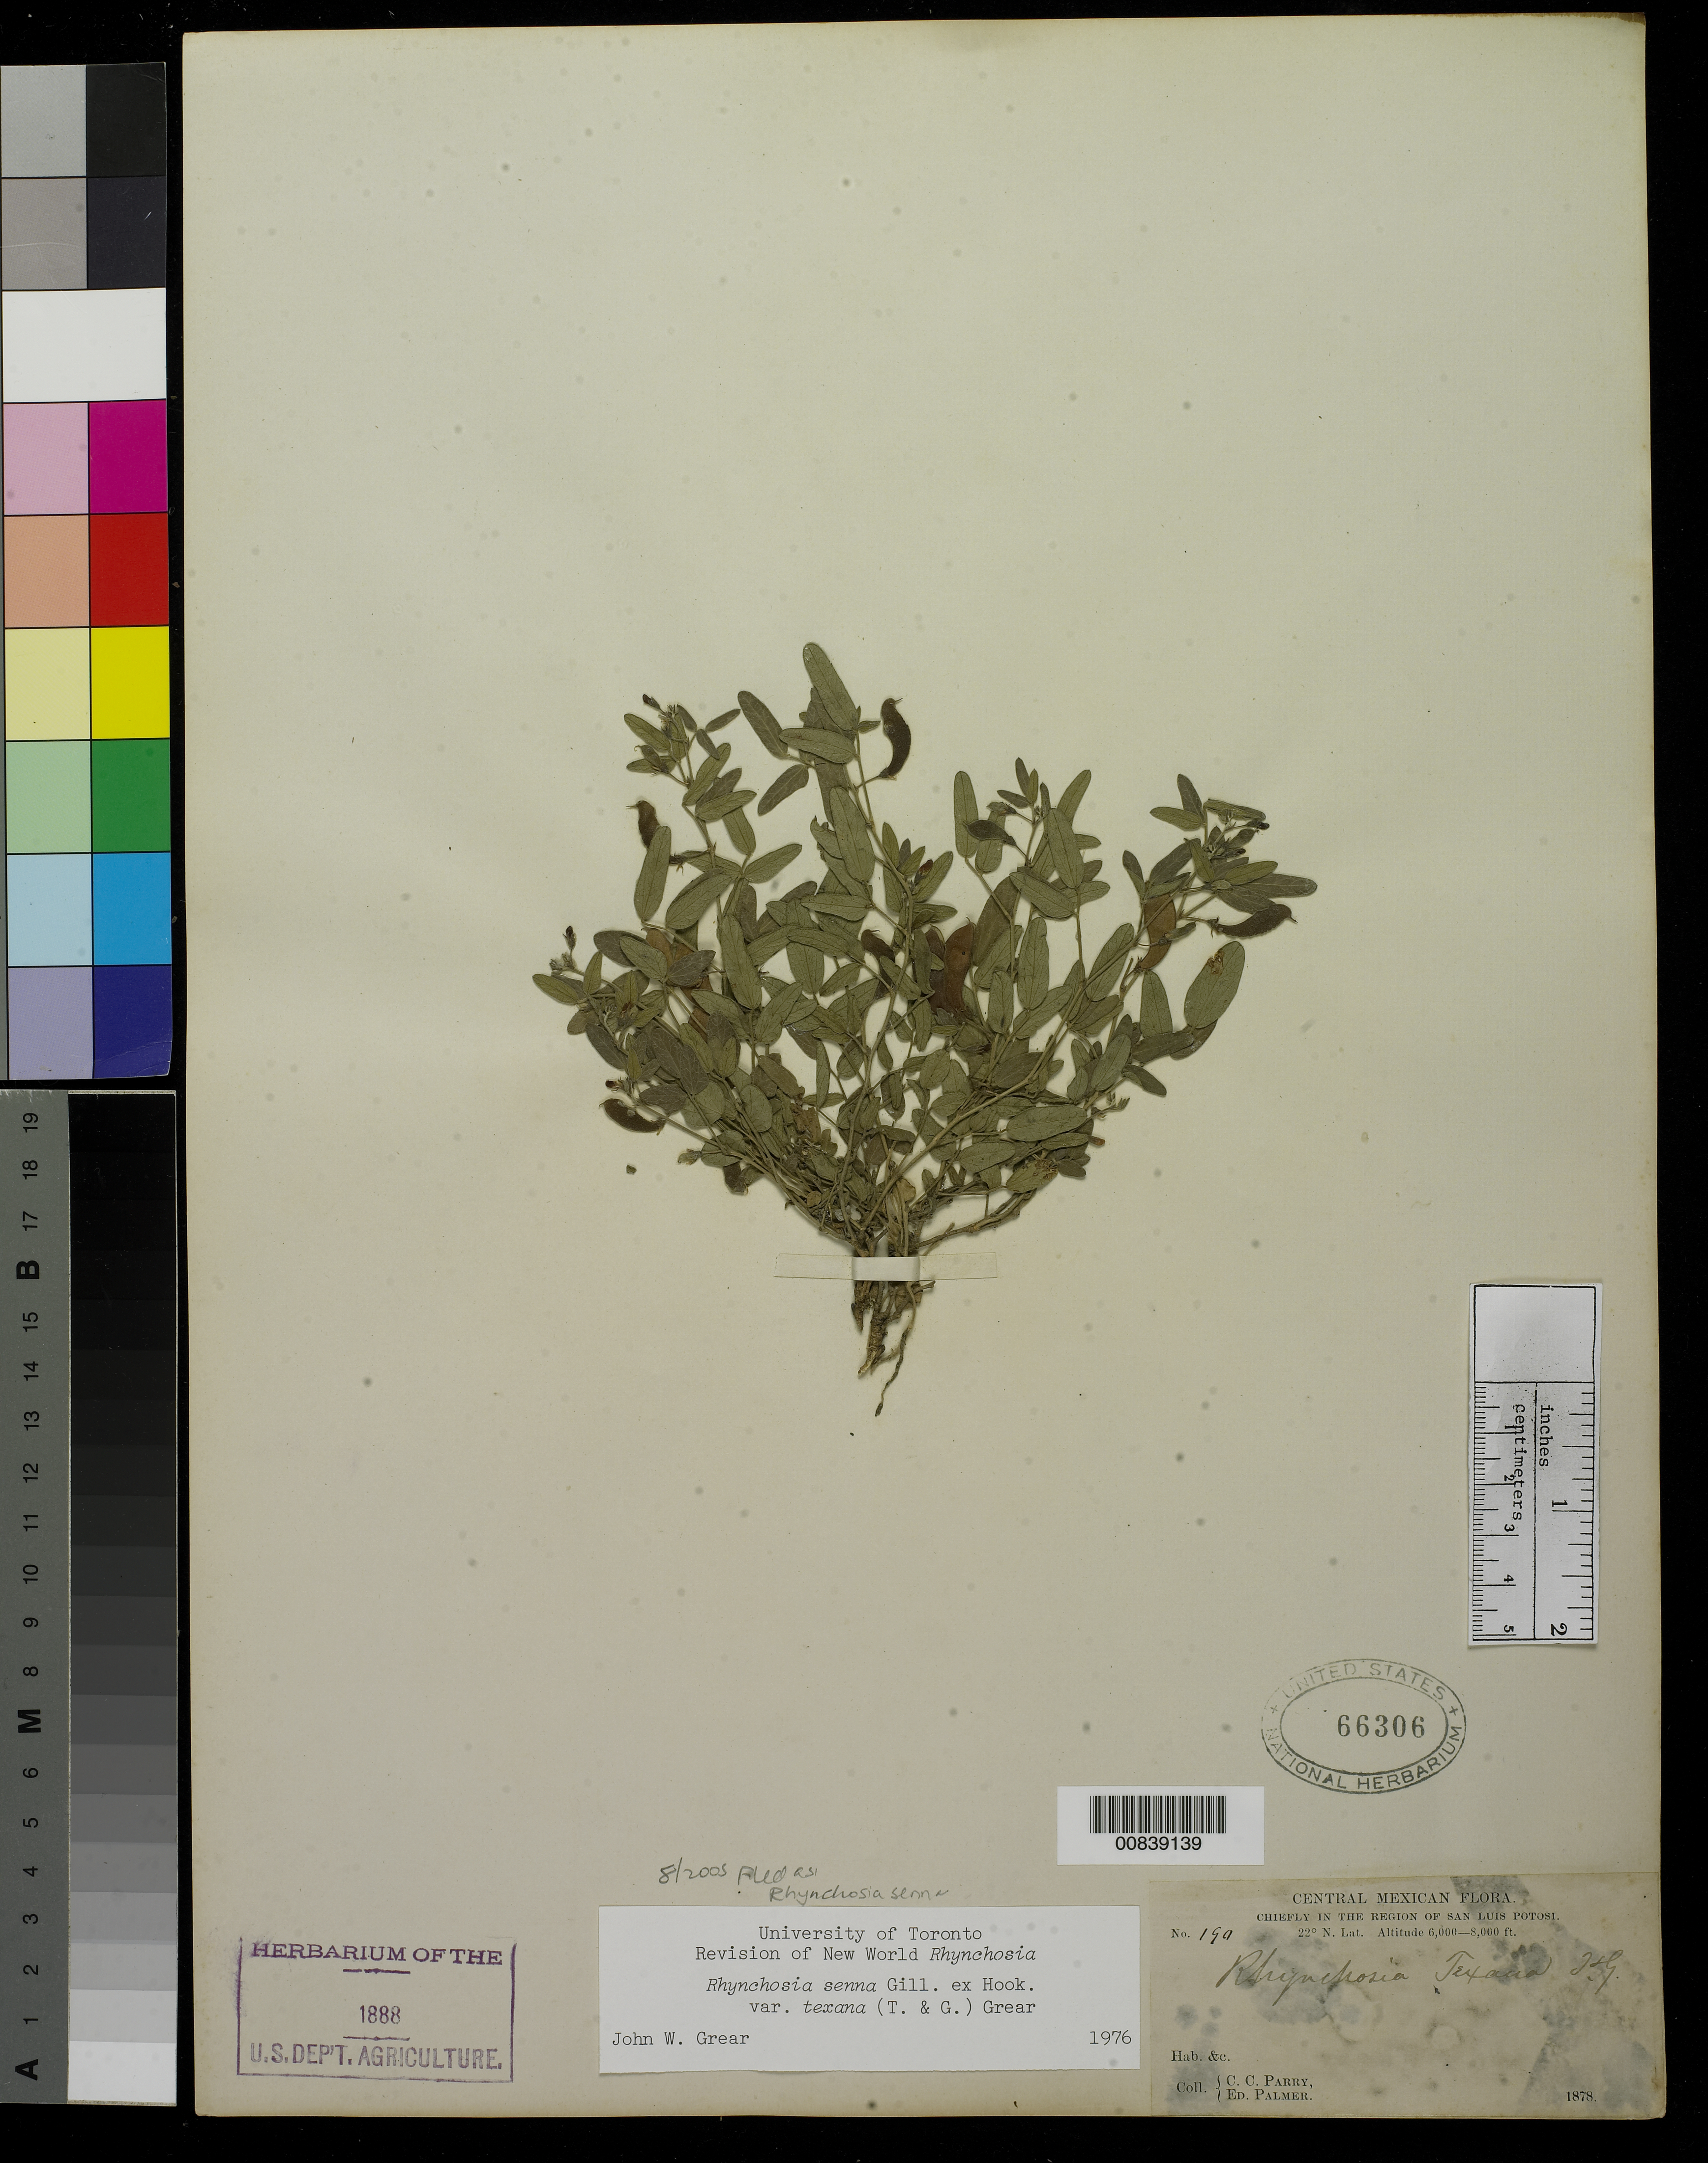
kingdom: Plantae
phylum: Tracheophyta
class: Magnoliopsida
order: Fabales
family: Fabaceae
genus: Rhynchosia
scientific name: Rhynchosia senna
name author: Gillies ex Hook.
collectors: C. C. Parry & E. Palmer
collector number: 19a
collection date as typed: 1878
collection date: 1878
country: Mexico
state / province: San Luis Potosí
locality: Chiefly in the region of San Luis Potosí.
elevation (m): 1829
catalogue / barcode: US 66306